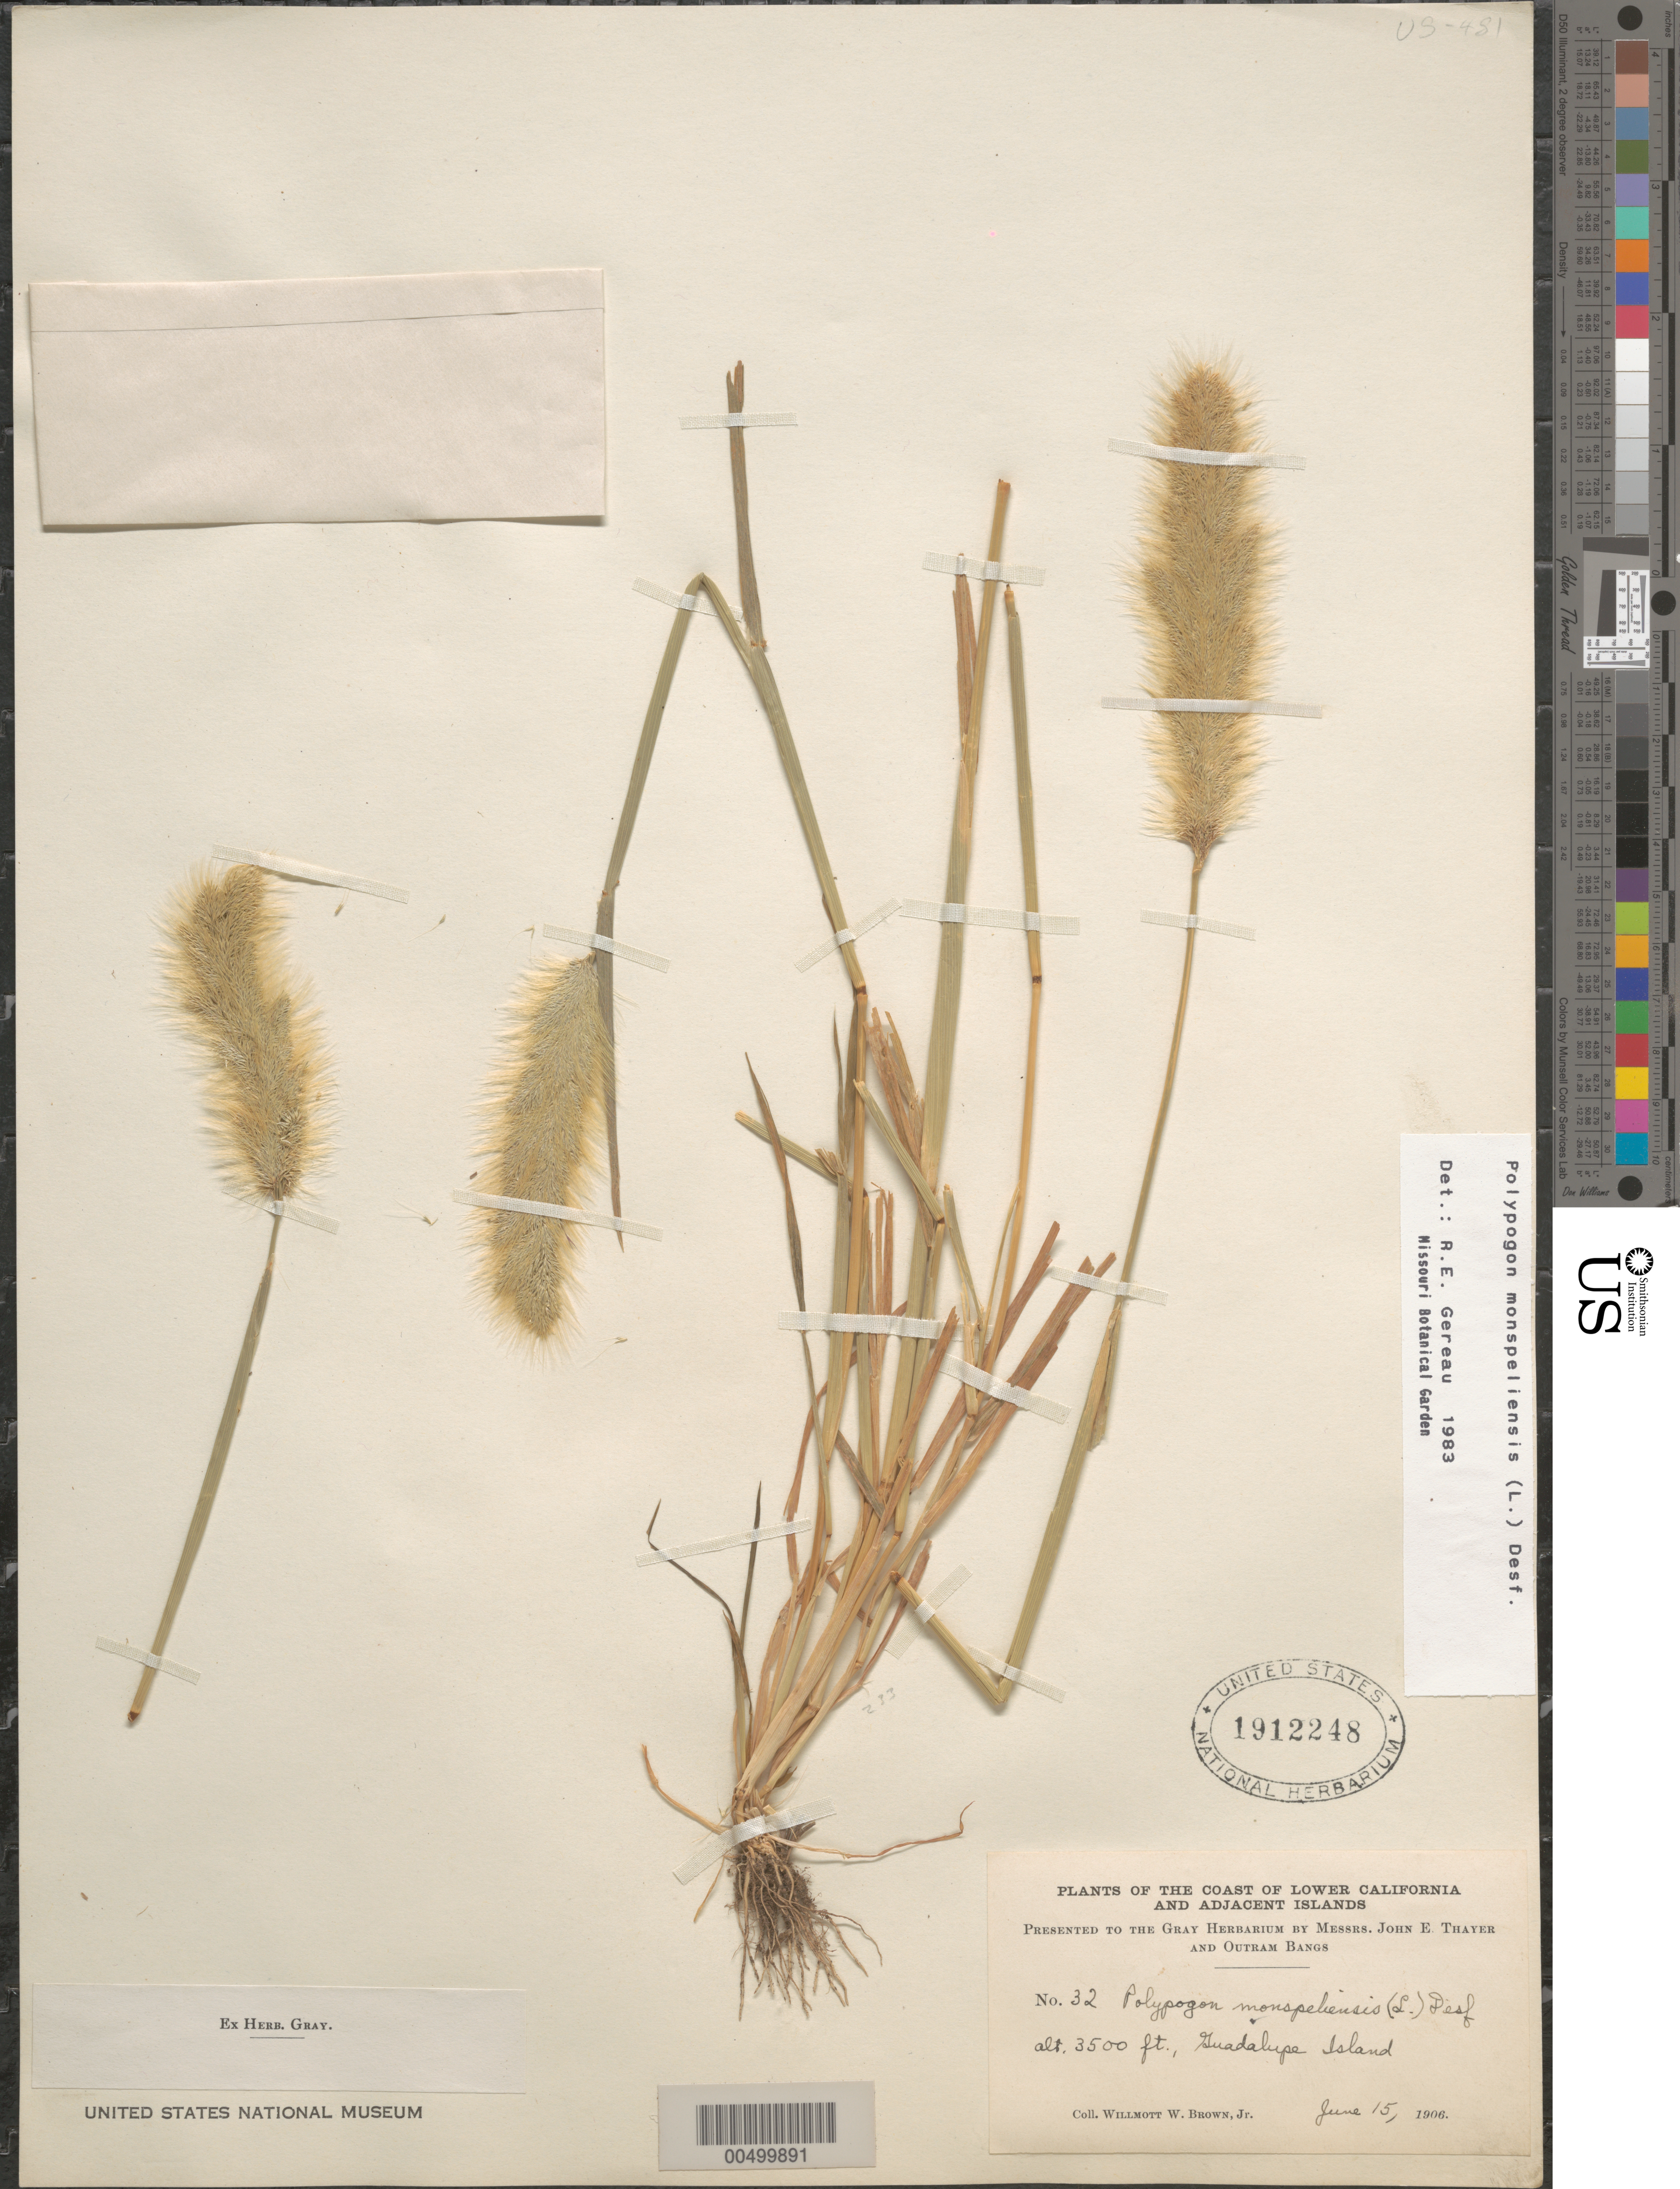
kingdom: Plantae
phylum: Tracheophyta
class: Liliopsida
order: Poales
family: Poaceae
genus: Polypogon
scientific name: Polypogon monspeliensis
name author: (L.) Desf.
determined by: Gereau, R. E.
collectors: W. W. Brown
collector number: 32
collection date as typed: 15 Jun 1906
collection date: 1906-06-15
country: Mexico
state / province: Baja California Norte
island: Guadalupe Island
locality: Guadalupe Island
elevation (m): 1067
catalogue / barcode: US 1912248